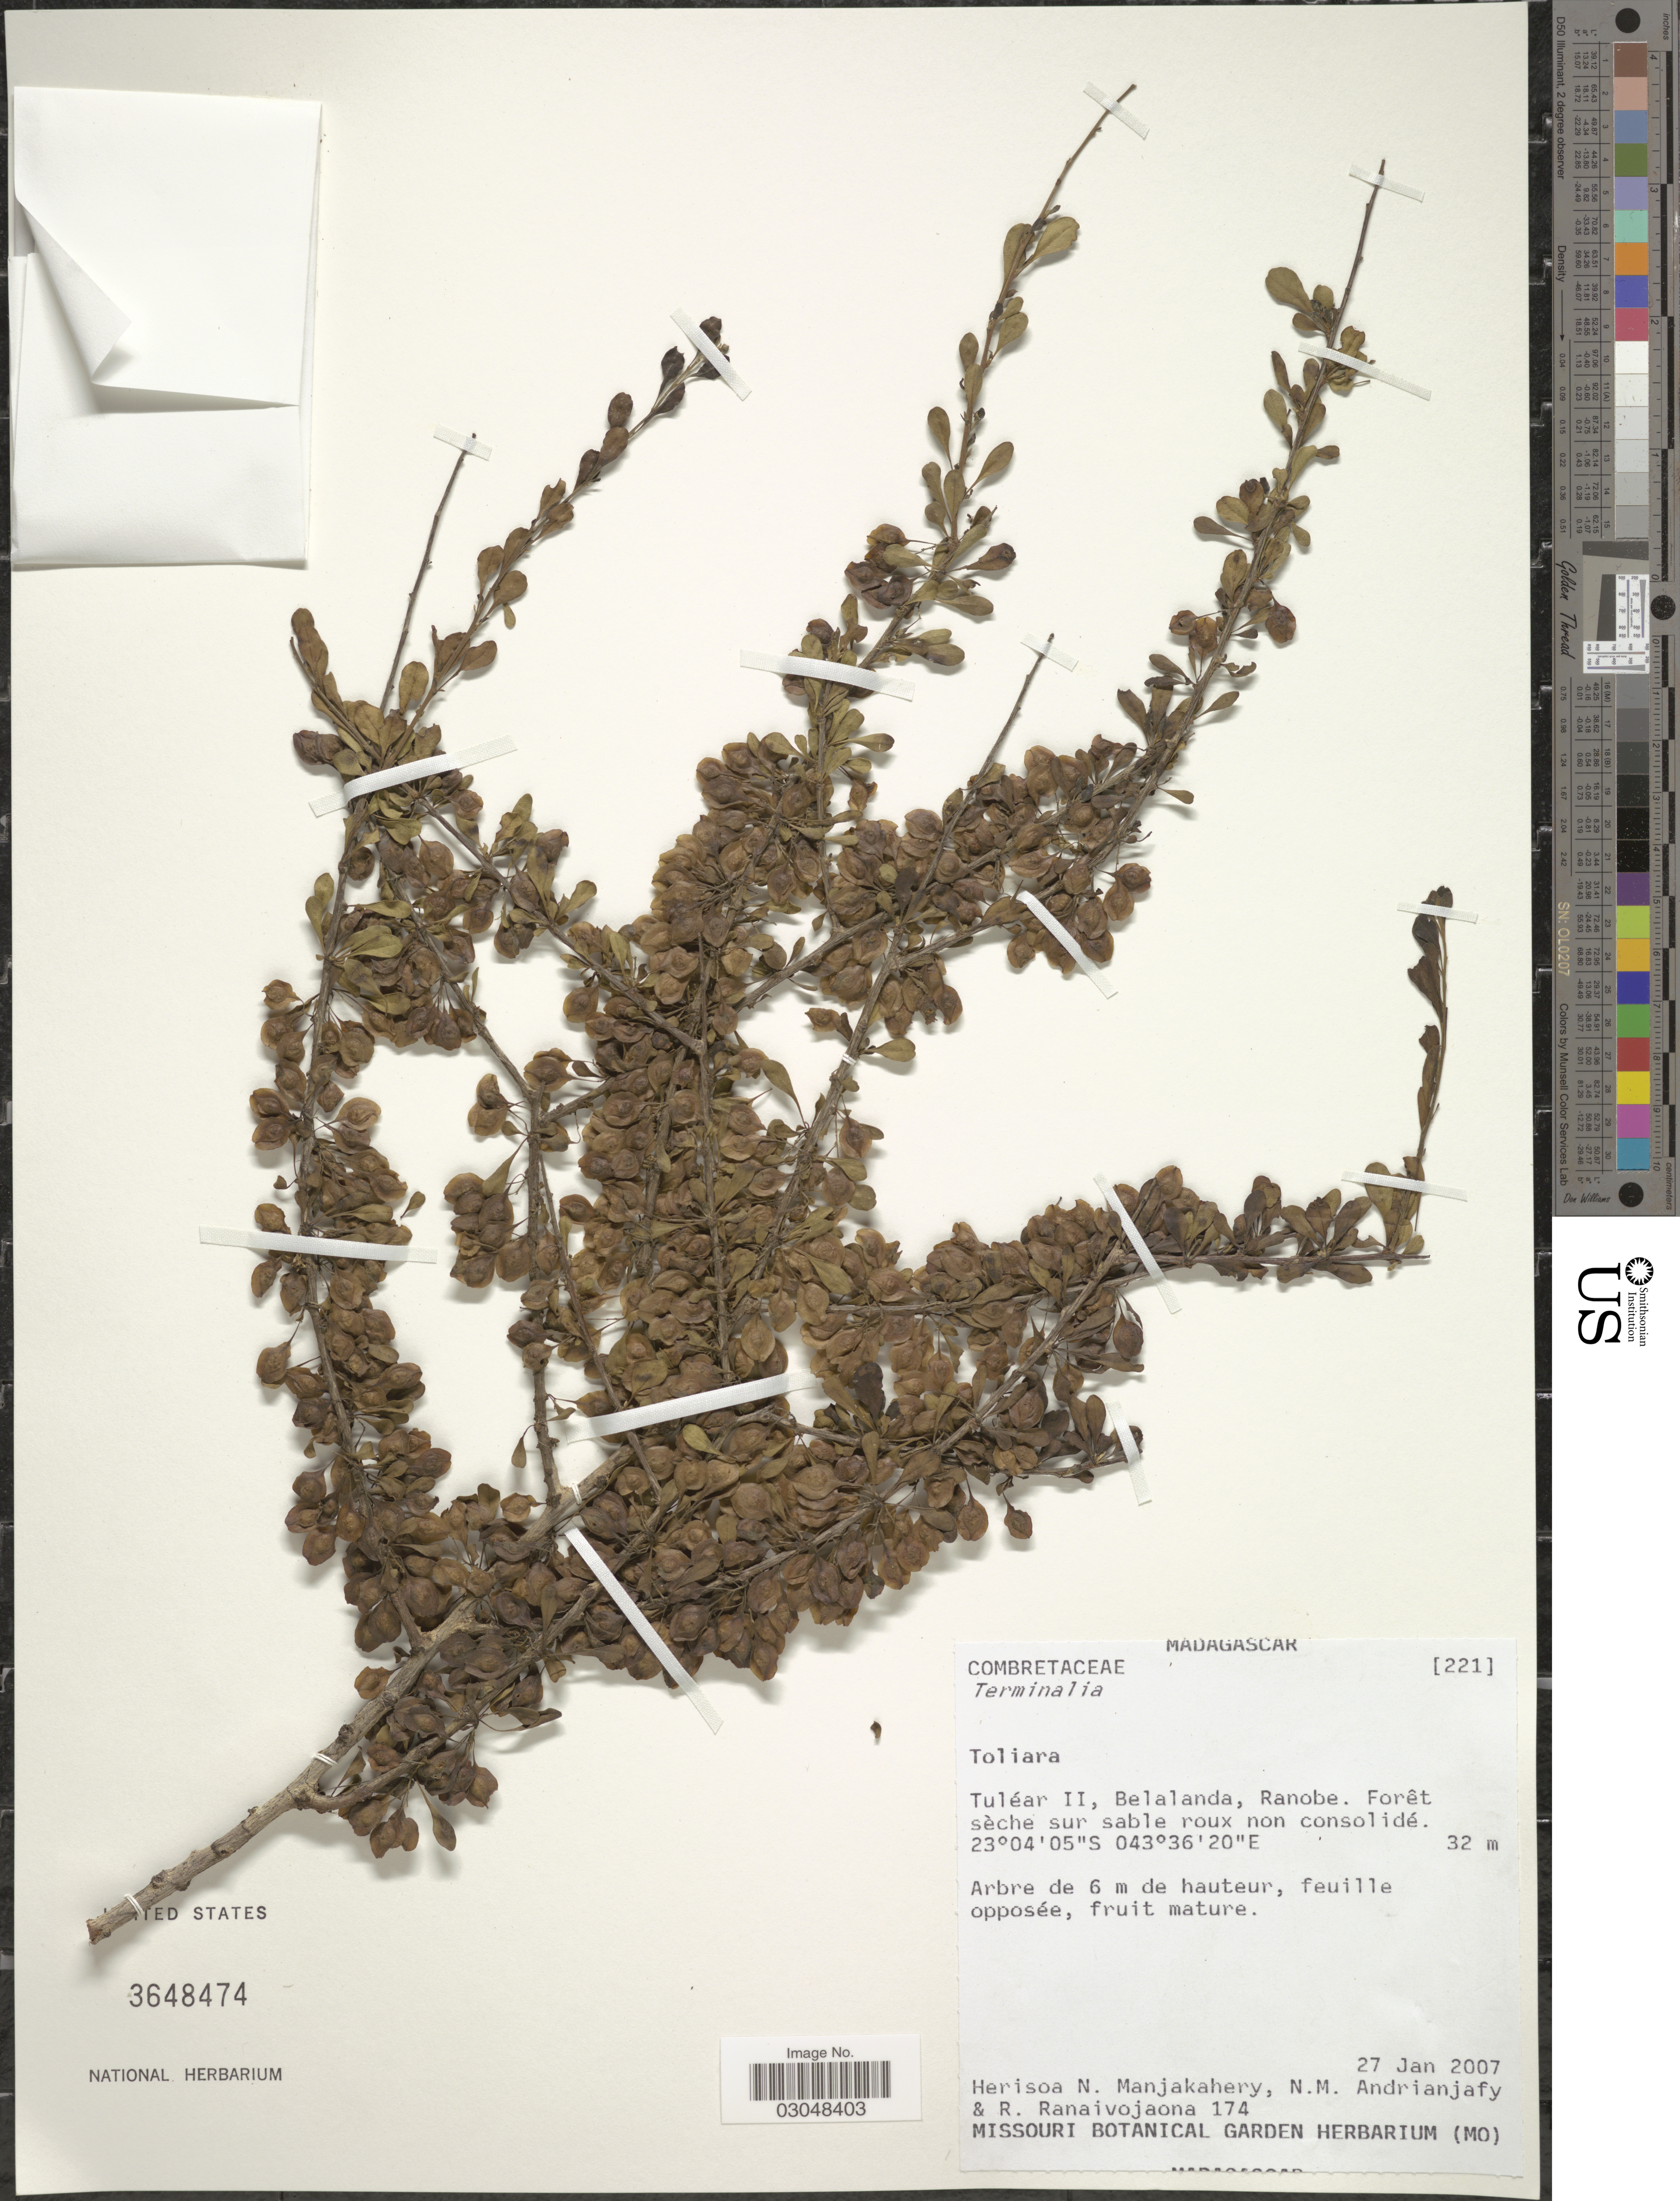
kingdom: Plantae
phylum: Tracheophyta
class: Magnoliopsida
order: Myrtales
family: Combretaceae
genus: Terminalia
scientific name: Terminalia sp.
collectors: H. N. Manjakahery, N. M. Andrianjafy & R. Ranaivojaona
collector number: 174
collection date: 2007-01-27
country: Madagascar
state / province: Atsimo-Andrefana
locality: Tuléar II, Belalanda, Ranobe.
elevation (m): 32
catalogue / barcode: US 3648474